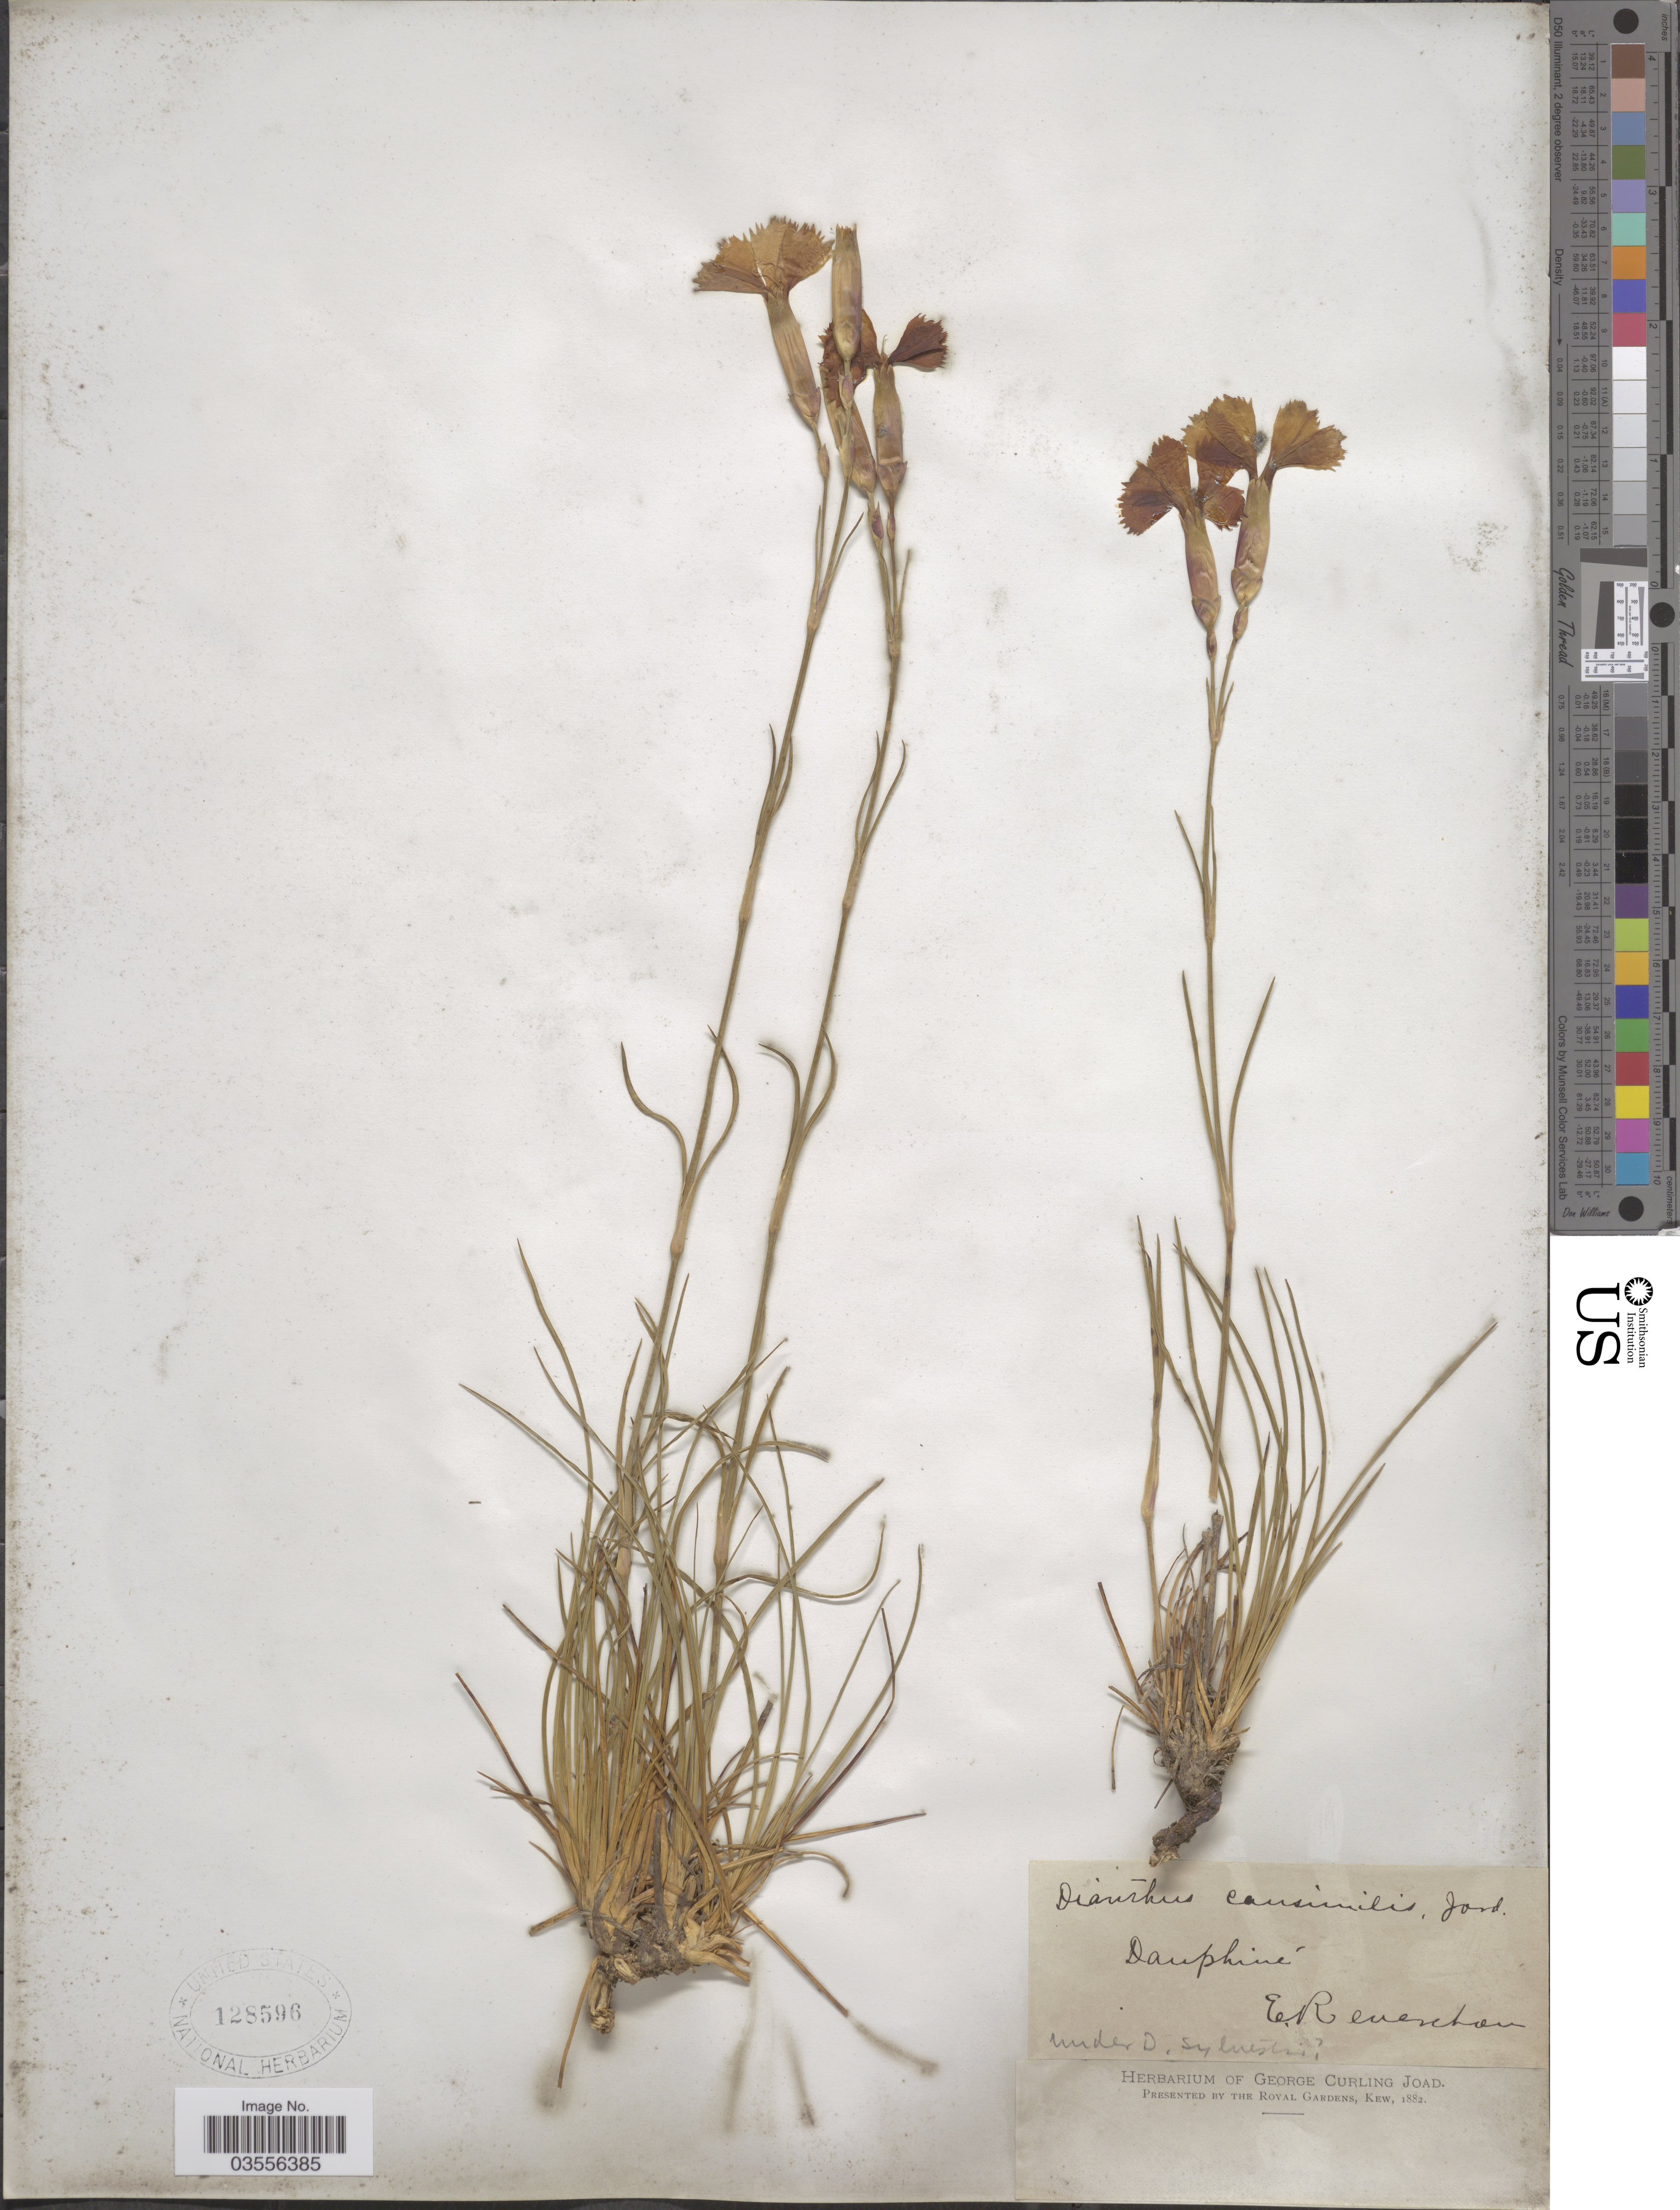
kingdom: Plantae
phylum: Tracheophyta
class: Magnoliopsida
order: Caryophyllales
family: Caryophyllaceae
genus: Dianthus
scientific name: Dianthus consimilis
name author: Jord.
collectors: E. Reverchon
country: France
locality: Dauphiné.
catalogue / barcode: US 128596